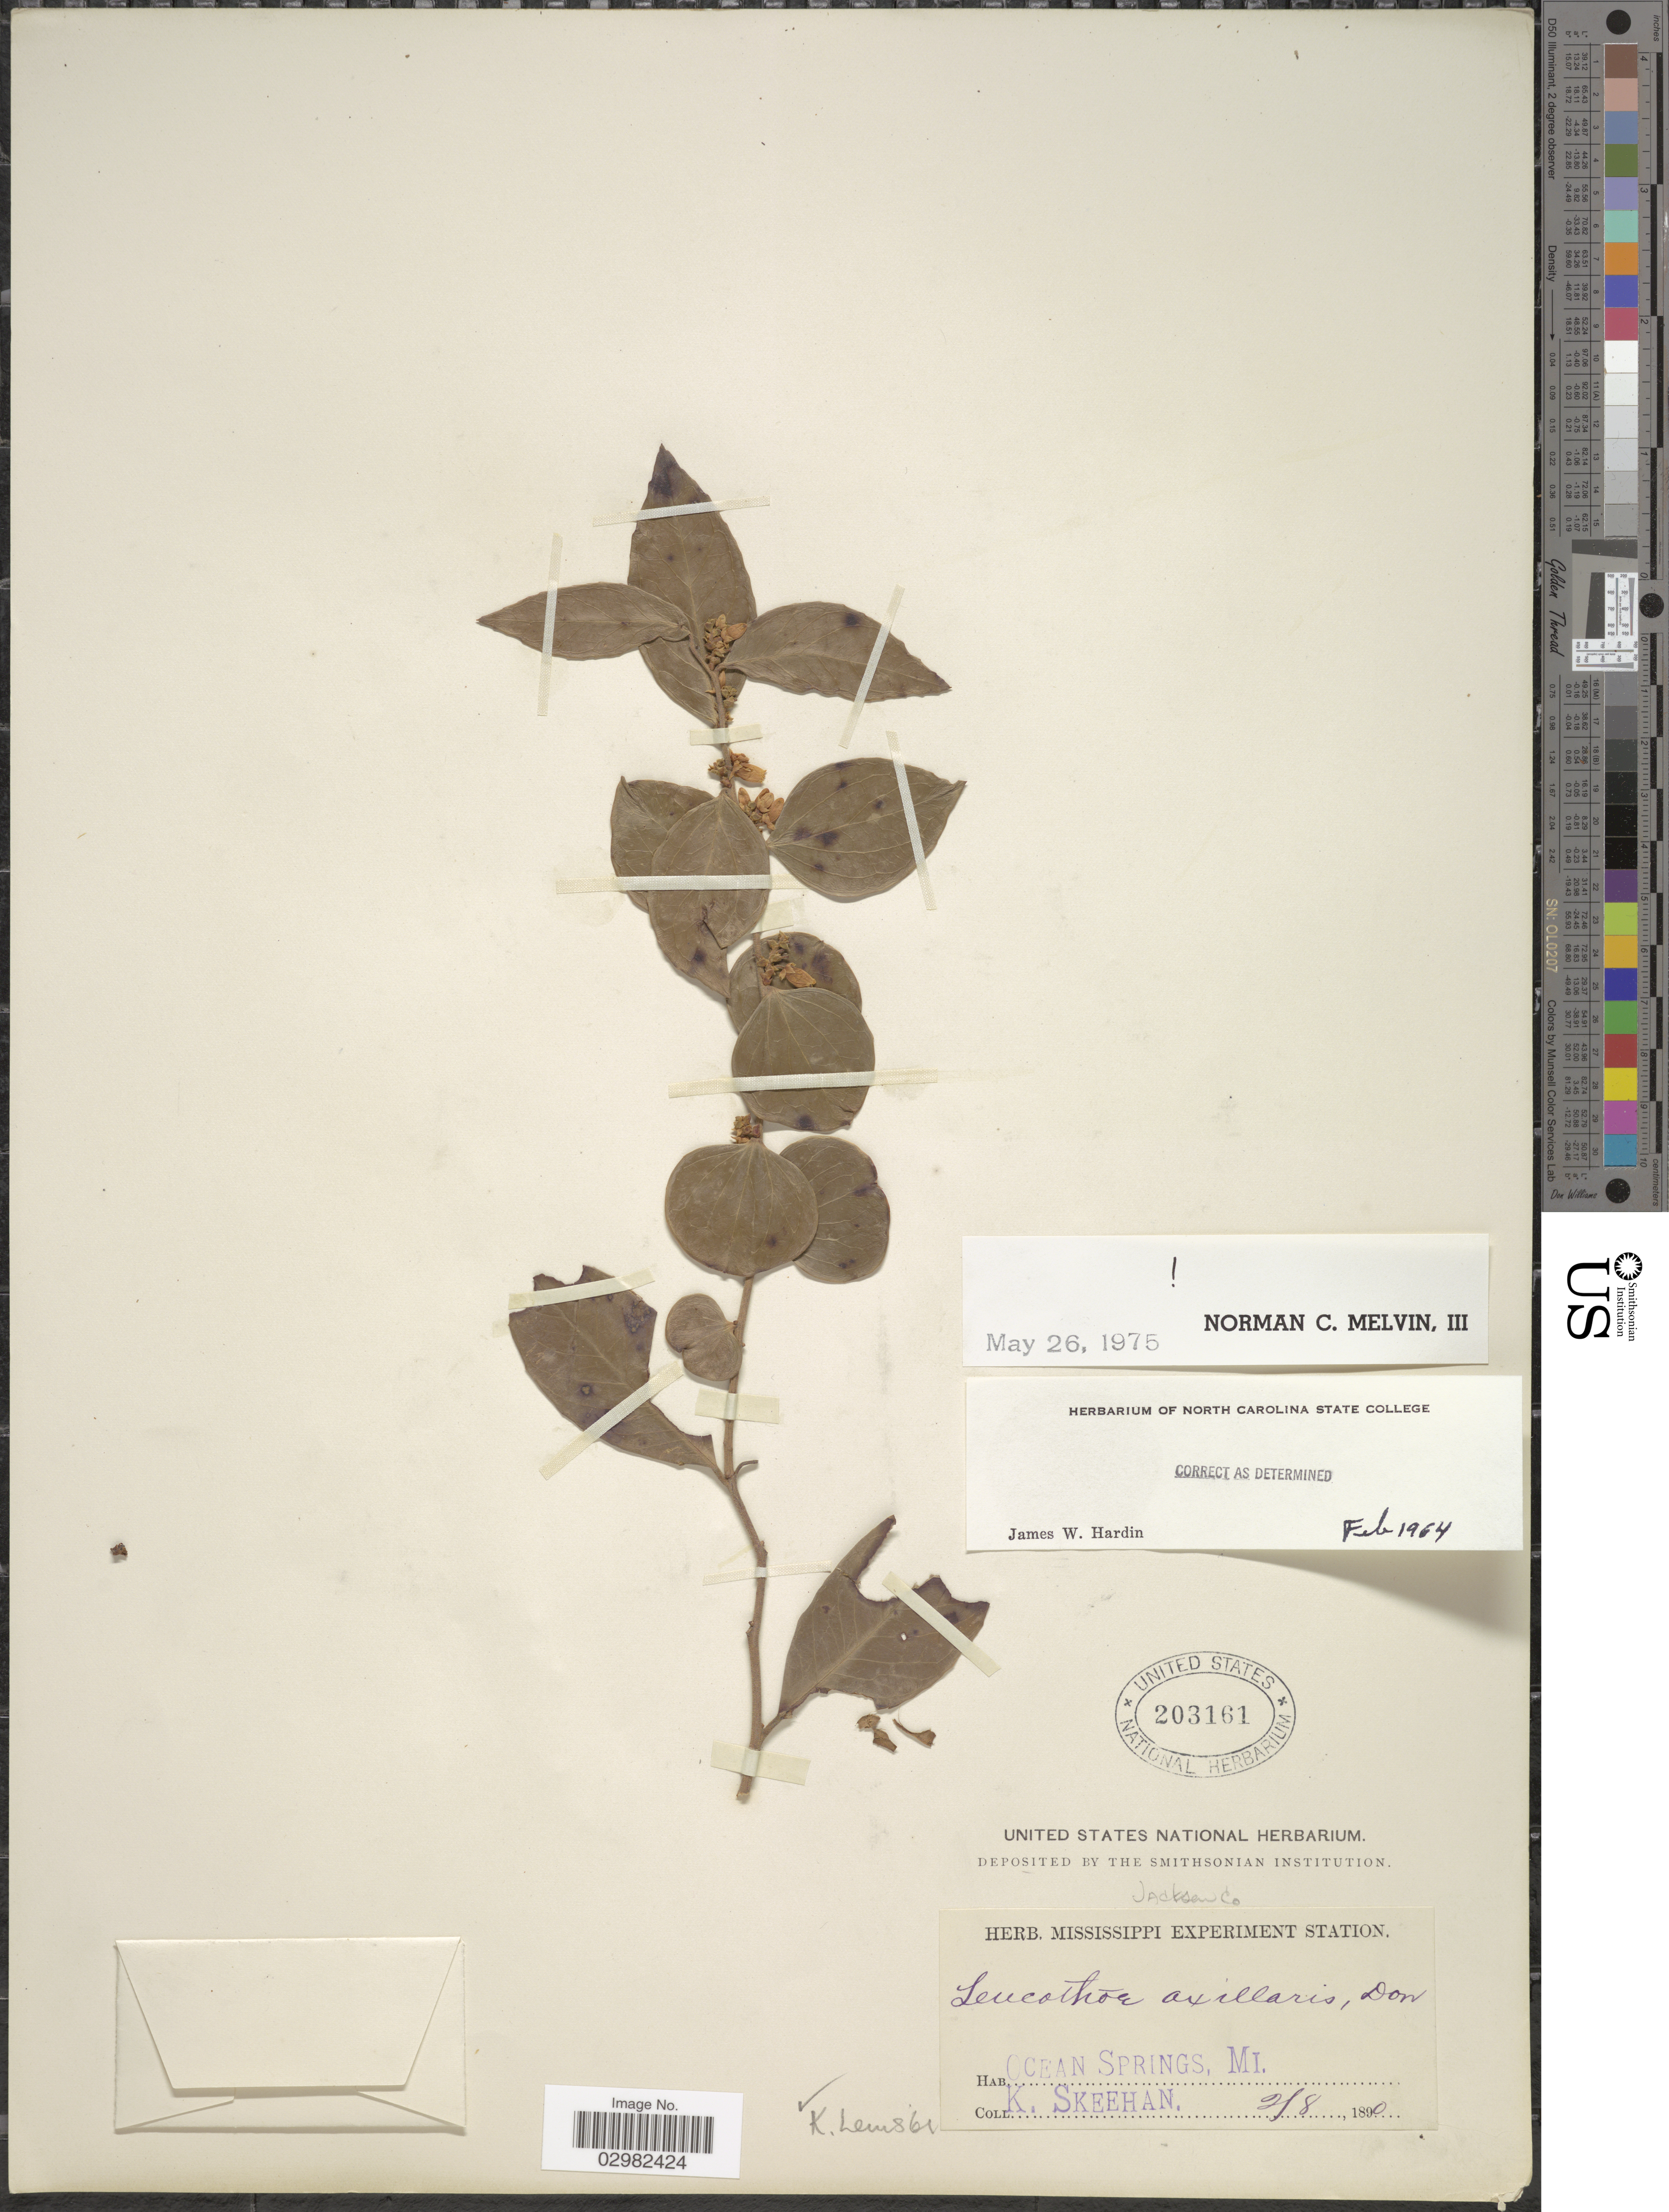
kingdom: Plantae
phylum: Tracheophyta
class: Magnoliopsida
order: Ericales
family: Ericaceae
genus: Leucothoe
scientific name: Leucothoë axillaris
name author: (Lam.) D. Don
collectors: K. Skeehan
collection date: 1890-02-08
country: United States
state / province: Mississippi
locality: Ocean Springs, Mi.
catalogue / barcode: US 203161